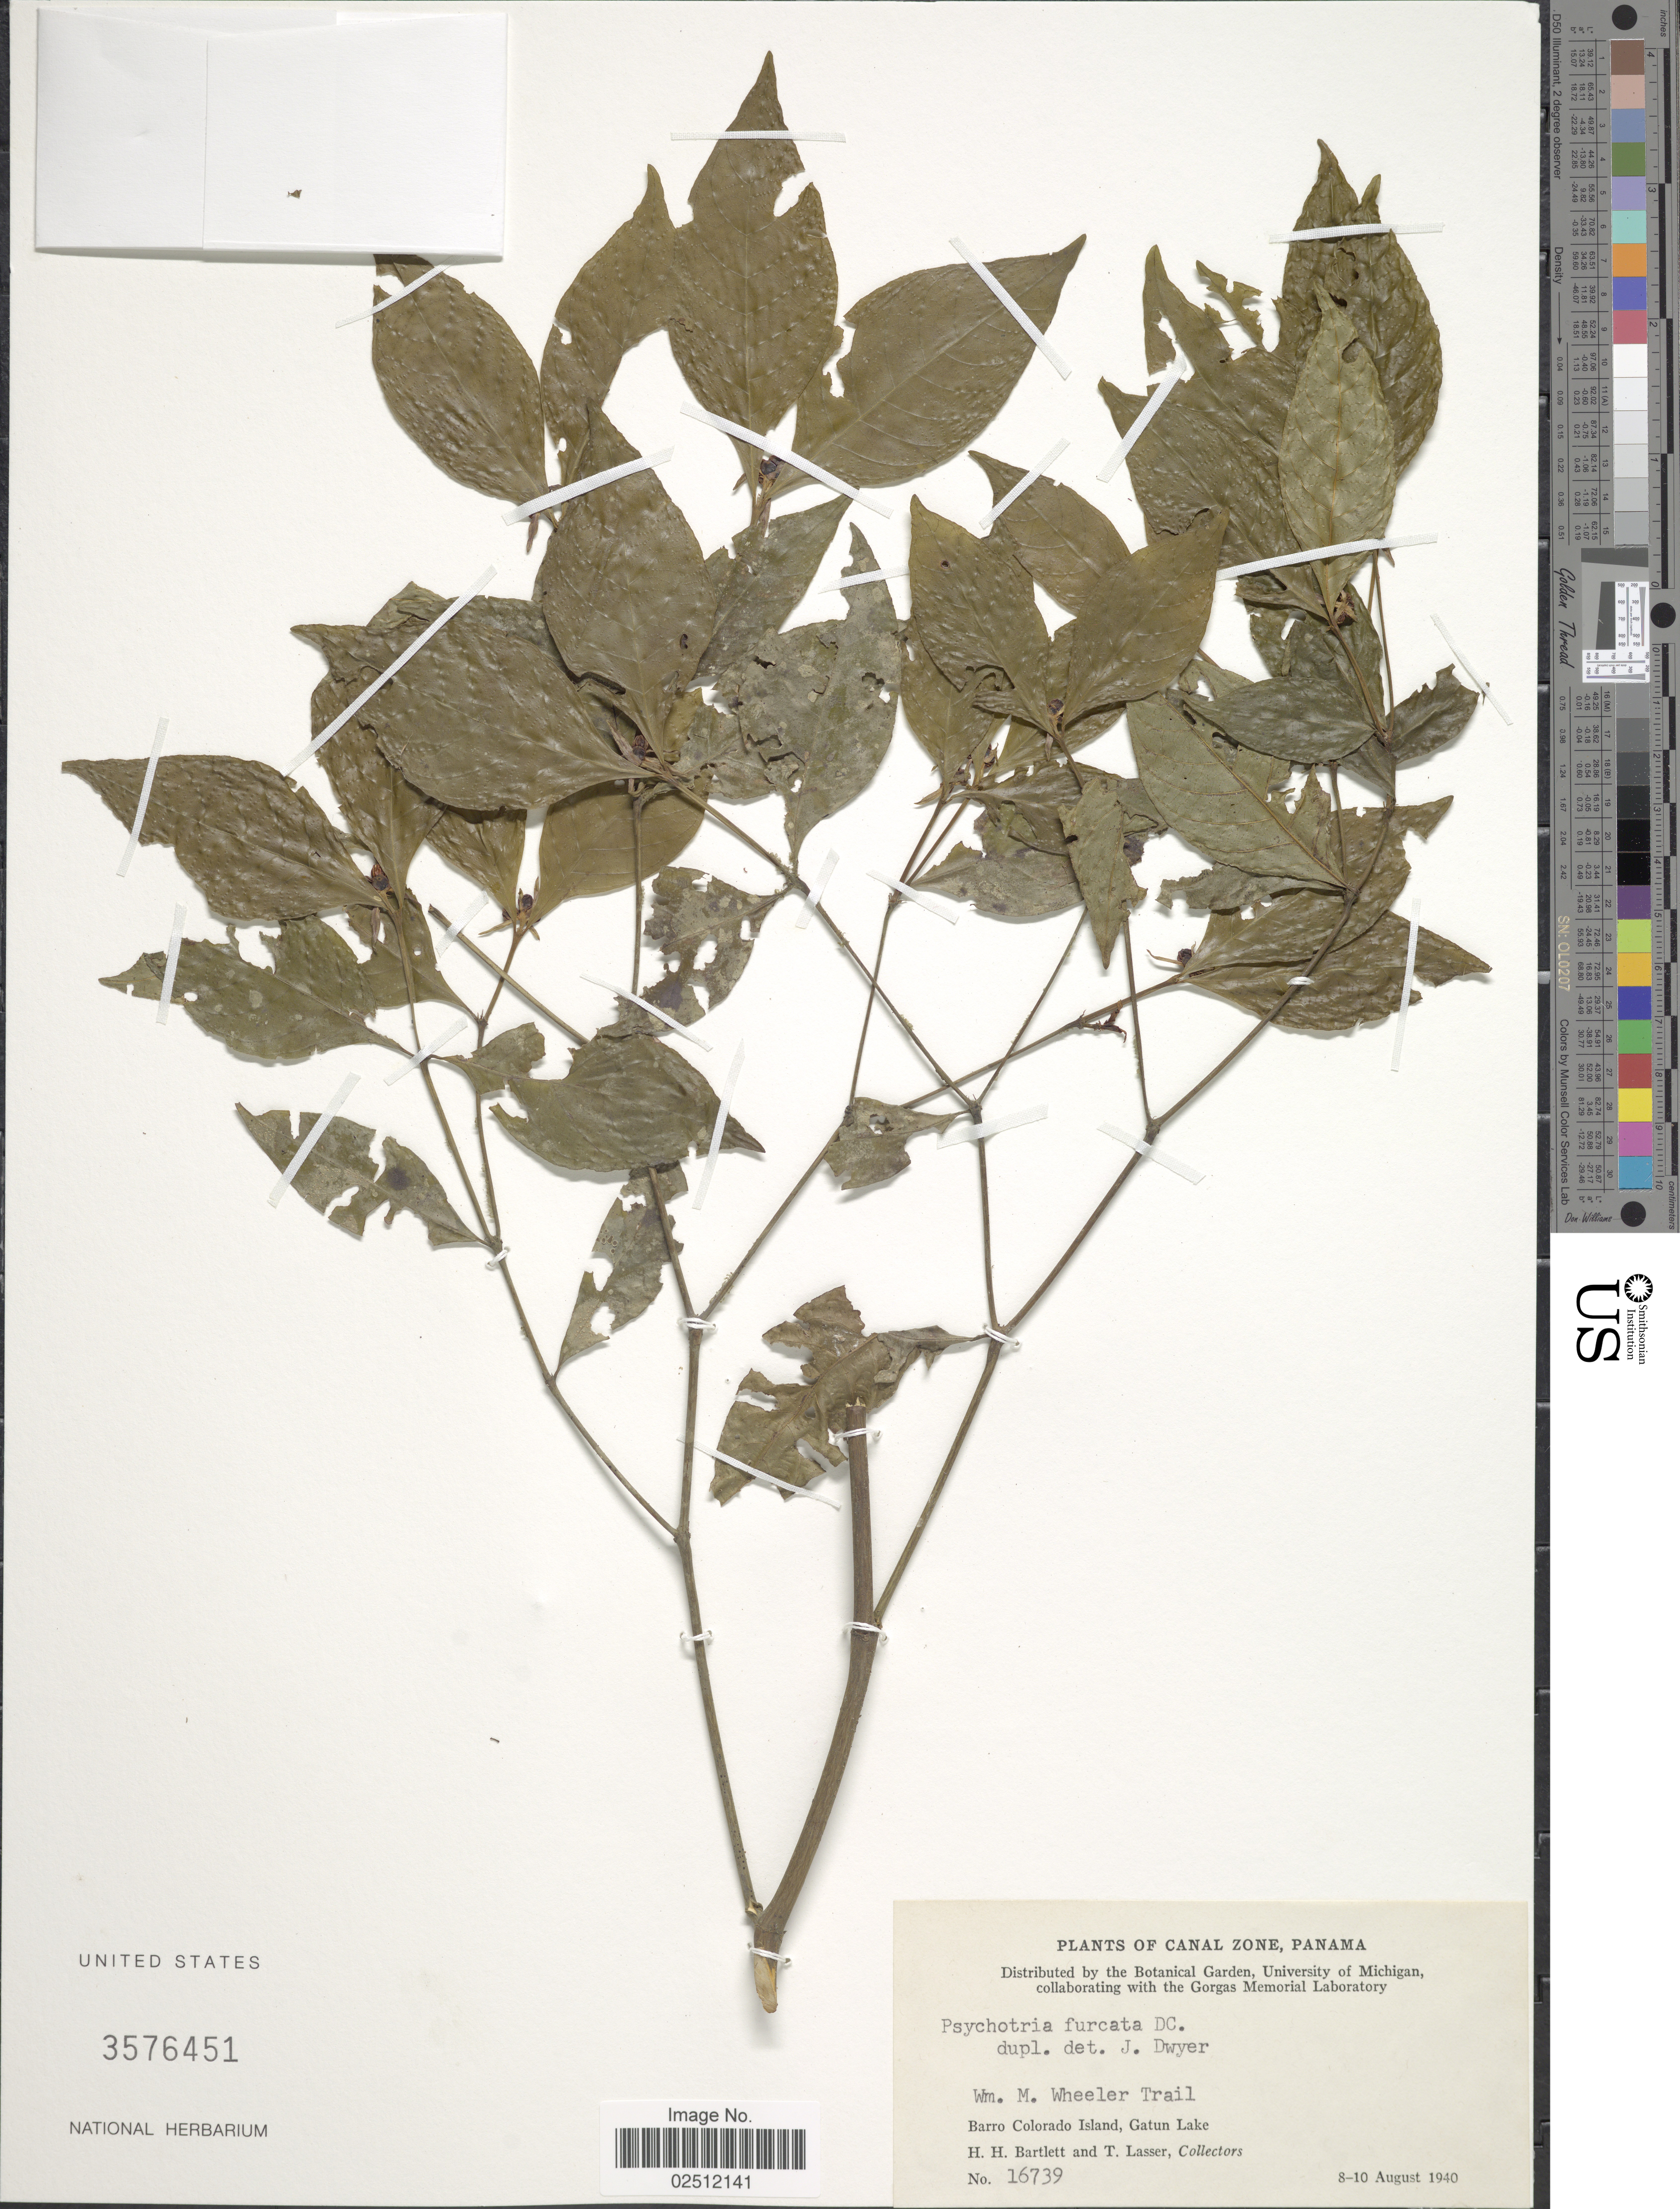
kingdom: Plantae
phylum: Tracheophyta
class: Magnoliopsida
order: Gentianales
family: Rubiaceae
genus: Psychotria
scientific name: Psychotria furcata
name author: DC.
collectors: H. H. Bartlett & T. Lasser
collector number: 16739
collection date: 1940-08-08/1940-08-10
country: Panama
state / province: Panamá Oeste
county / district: Canal Zone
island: Barro Colorado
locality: Canal Zone, Wm M Wheeler Trail, Barro Colorado Island, Gatun Lake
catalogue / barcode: US 3576451